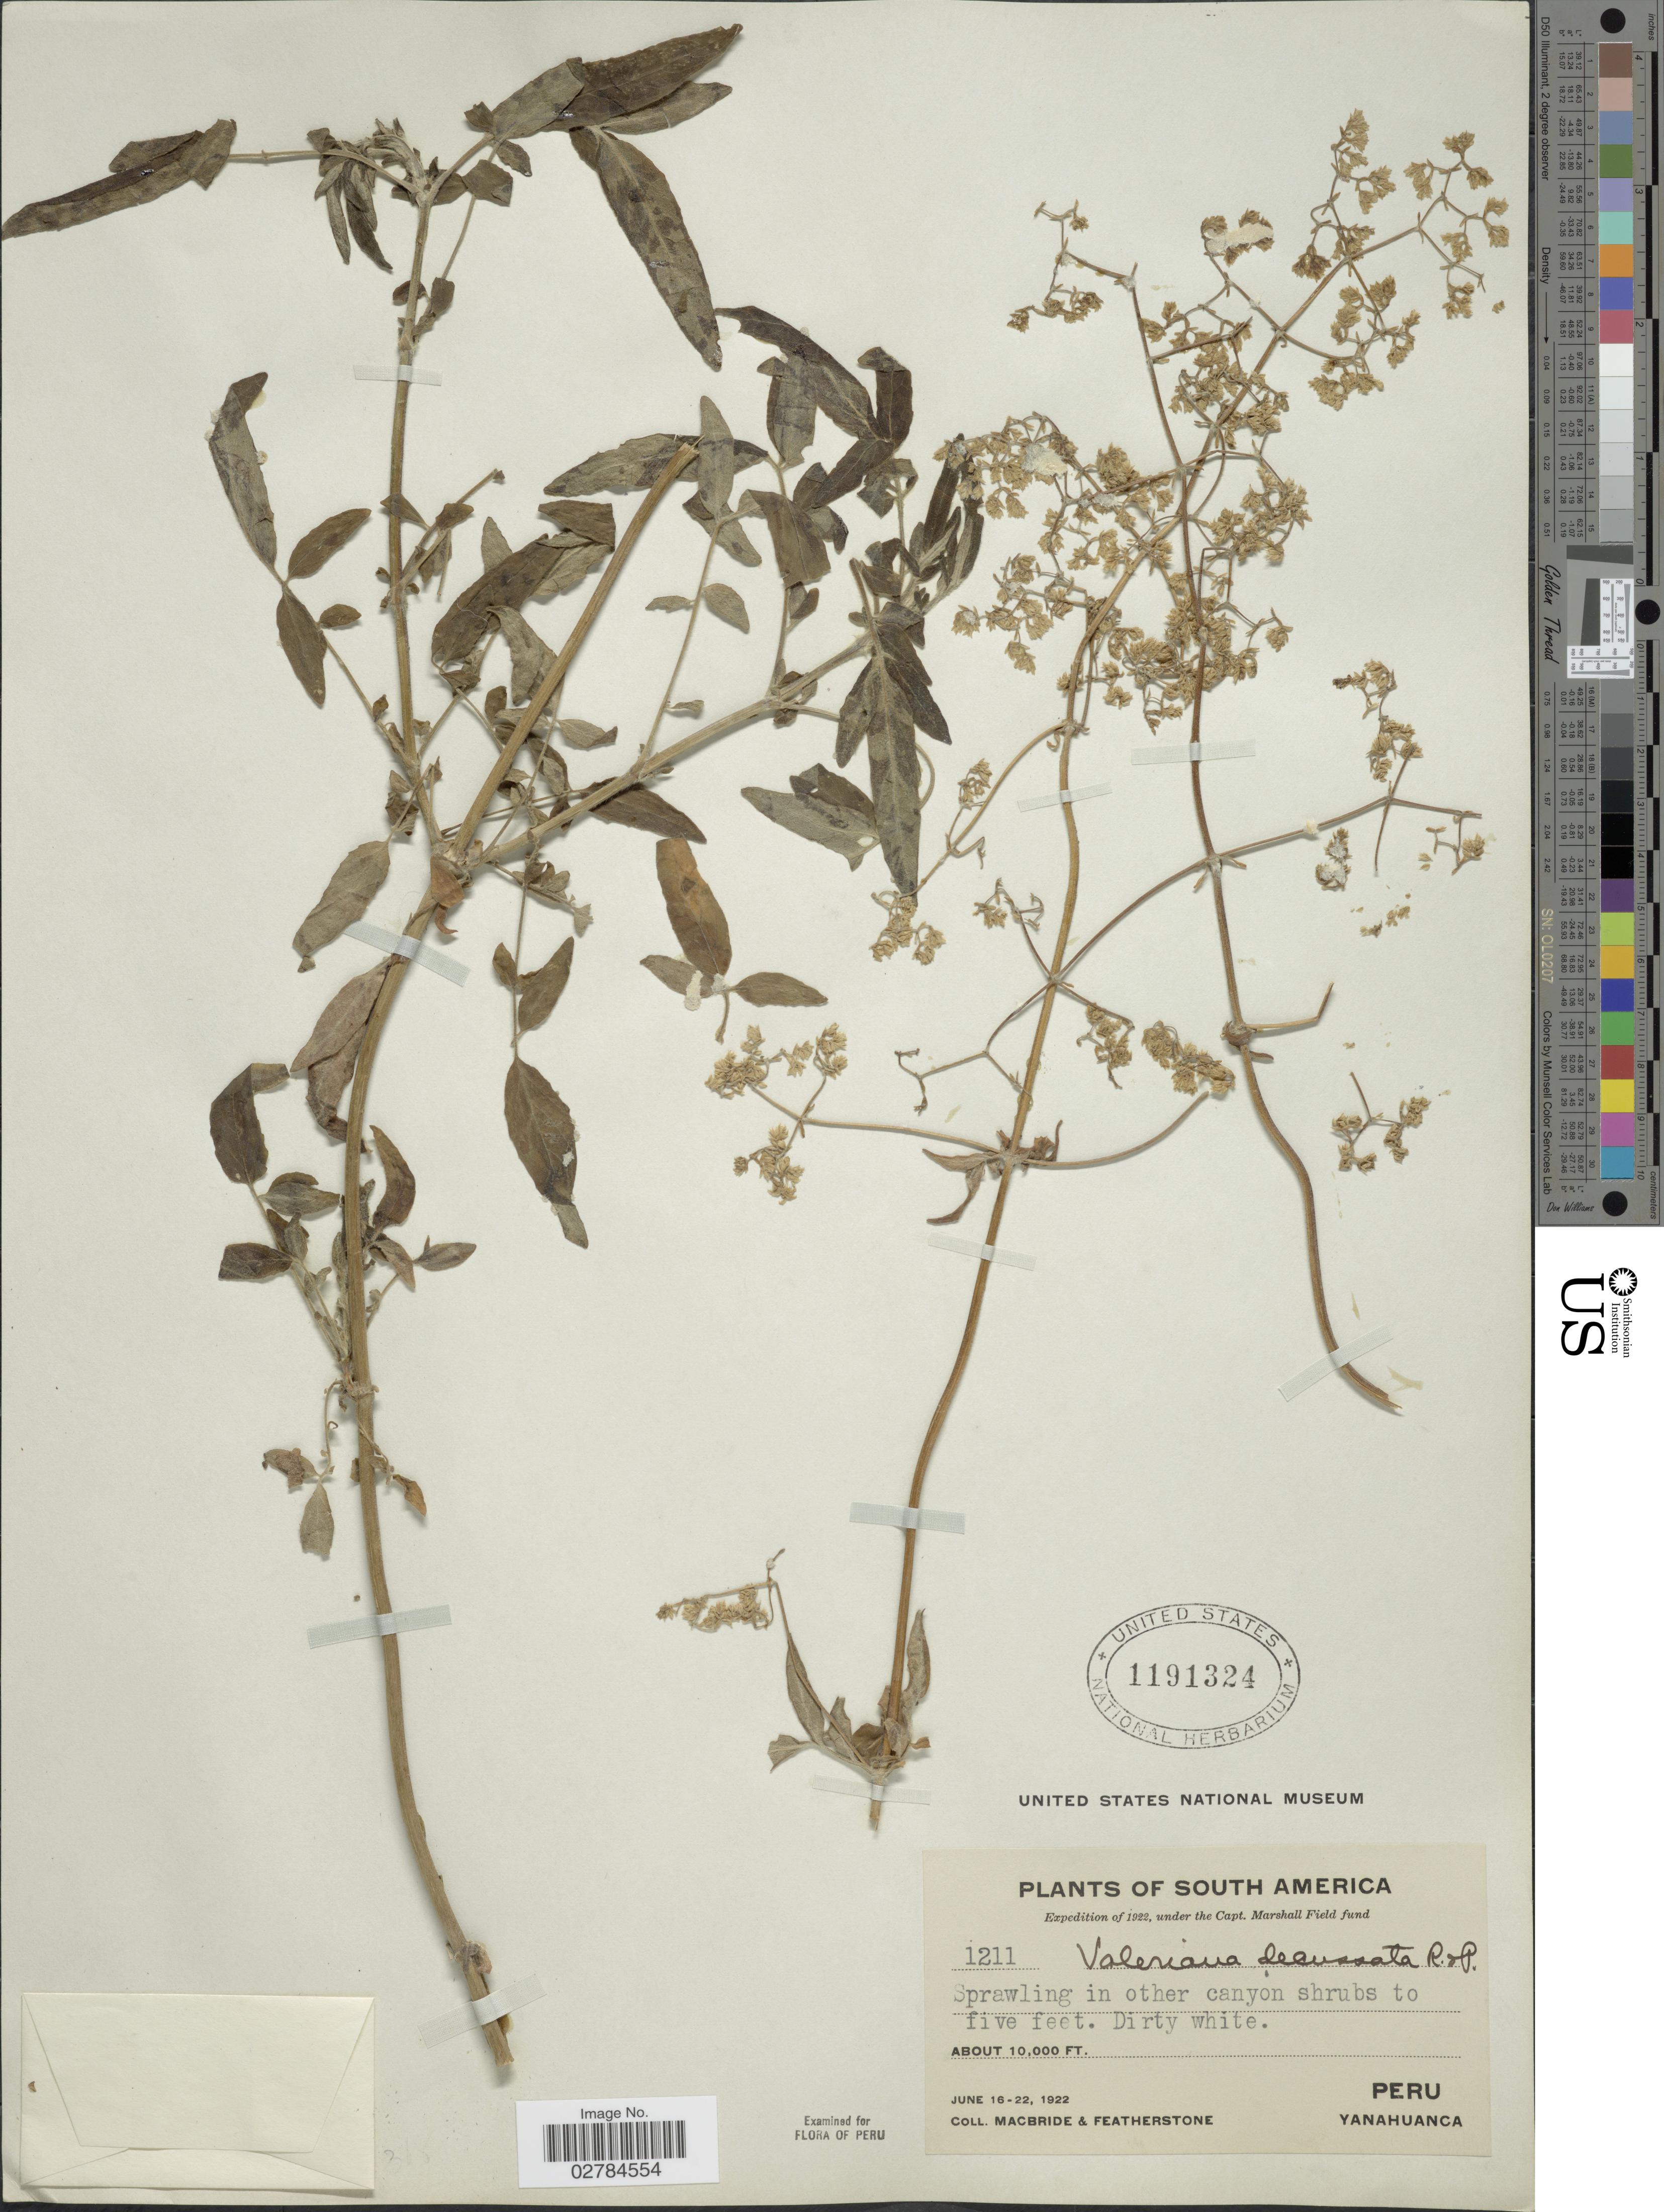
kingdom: Plantae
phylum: Tracheophyta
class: Magnoliopsida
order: Dipsacales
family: Caprifoliaceae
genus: Valeriana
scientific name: Valeriana decussata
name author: Ruiz & Pav.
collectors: Macbride, -- & -. Featherstone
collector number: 1211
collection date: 1922-06-16/1922-06-22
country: Peru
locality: Yanahuanca.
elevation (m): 3048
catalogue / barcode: US 1191324